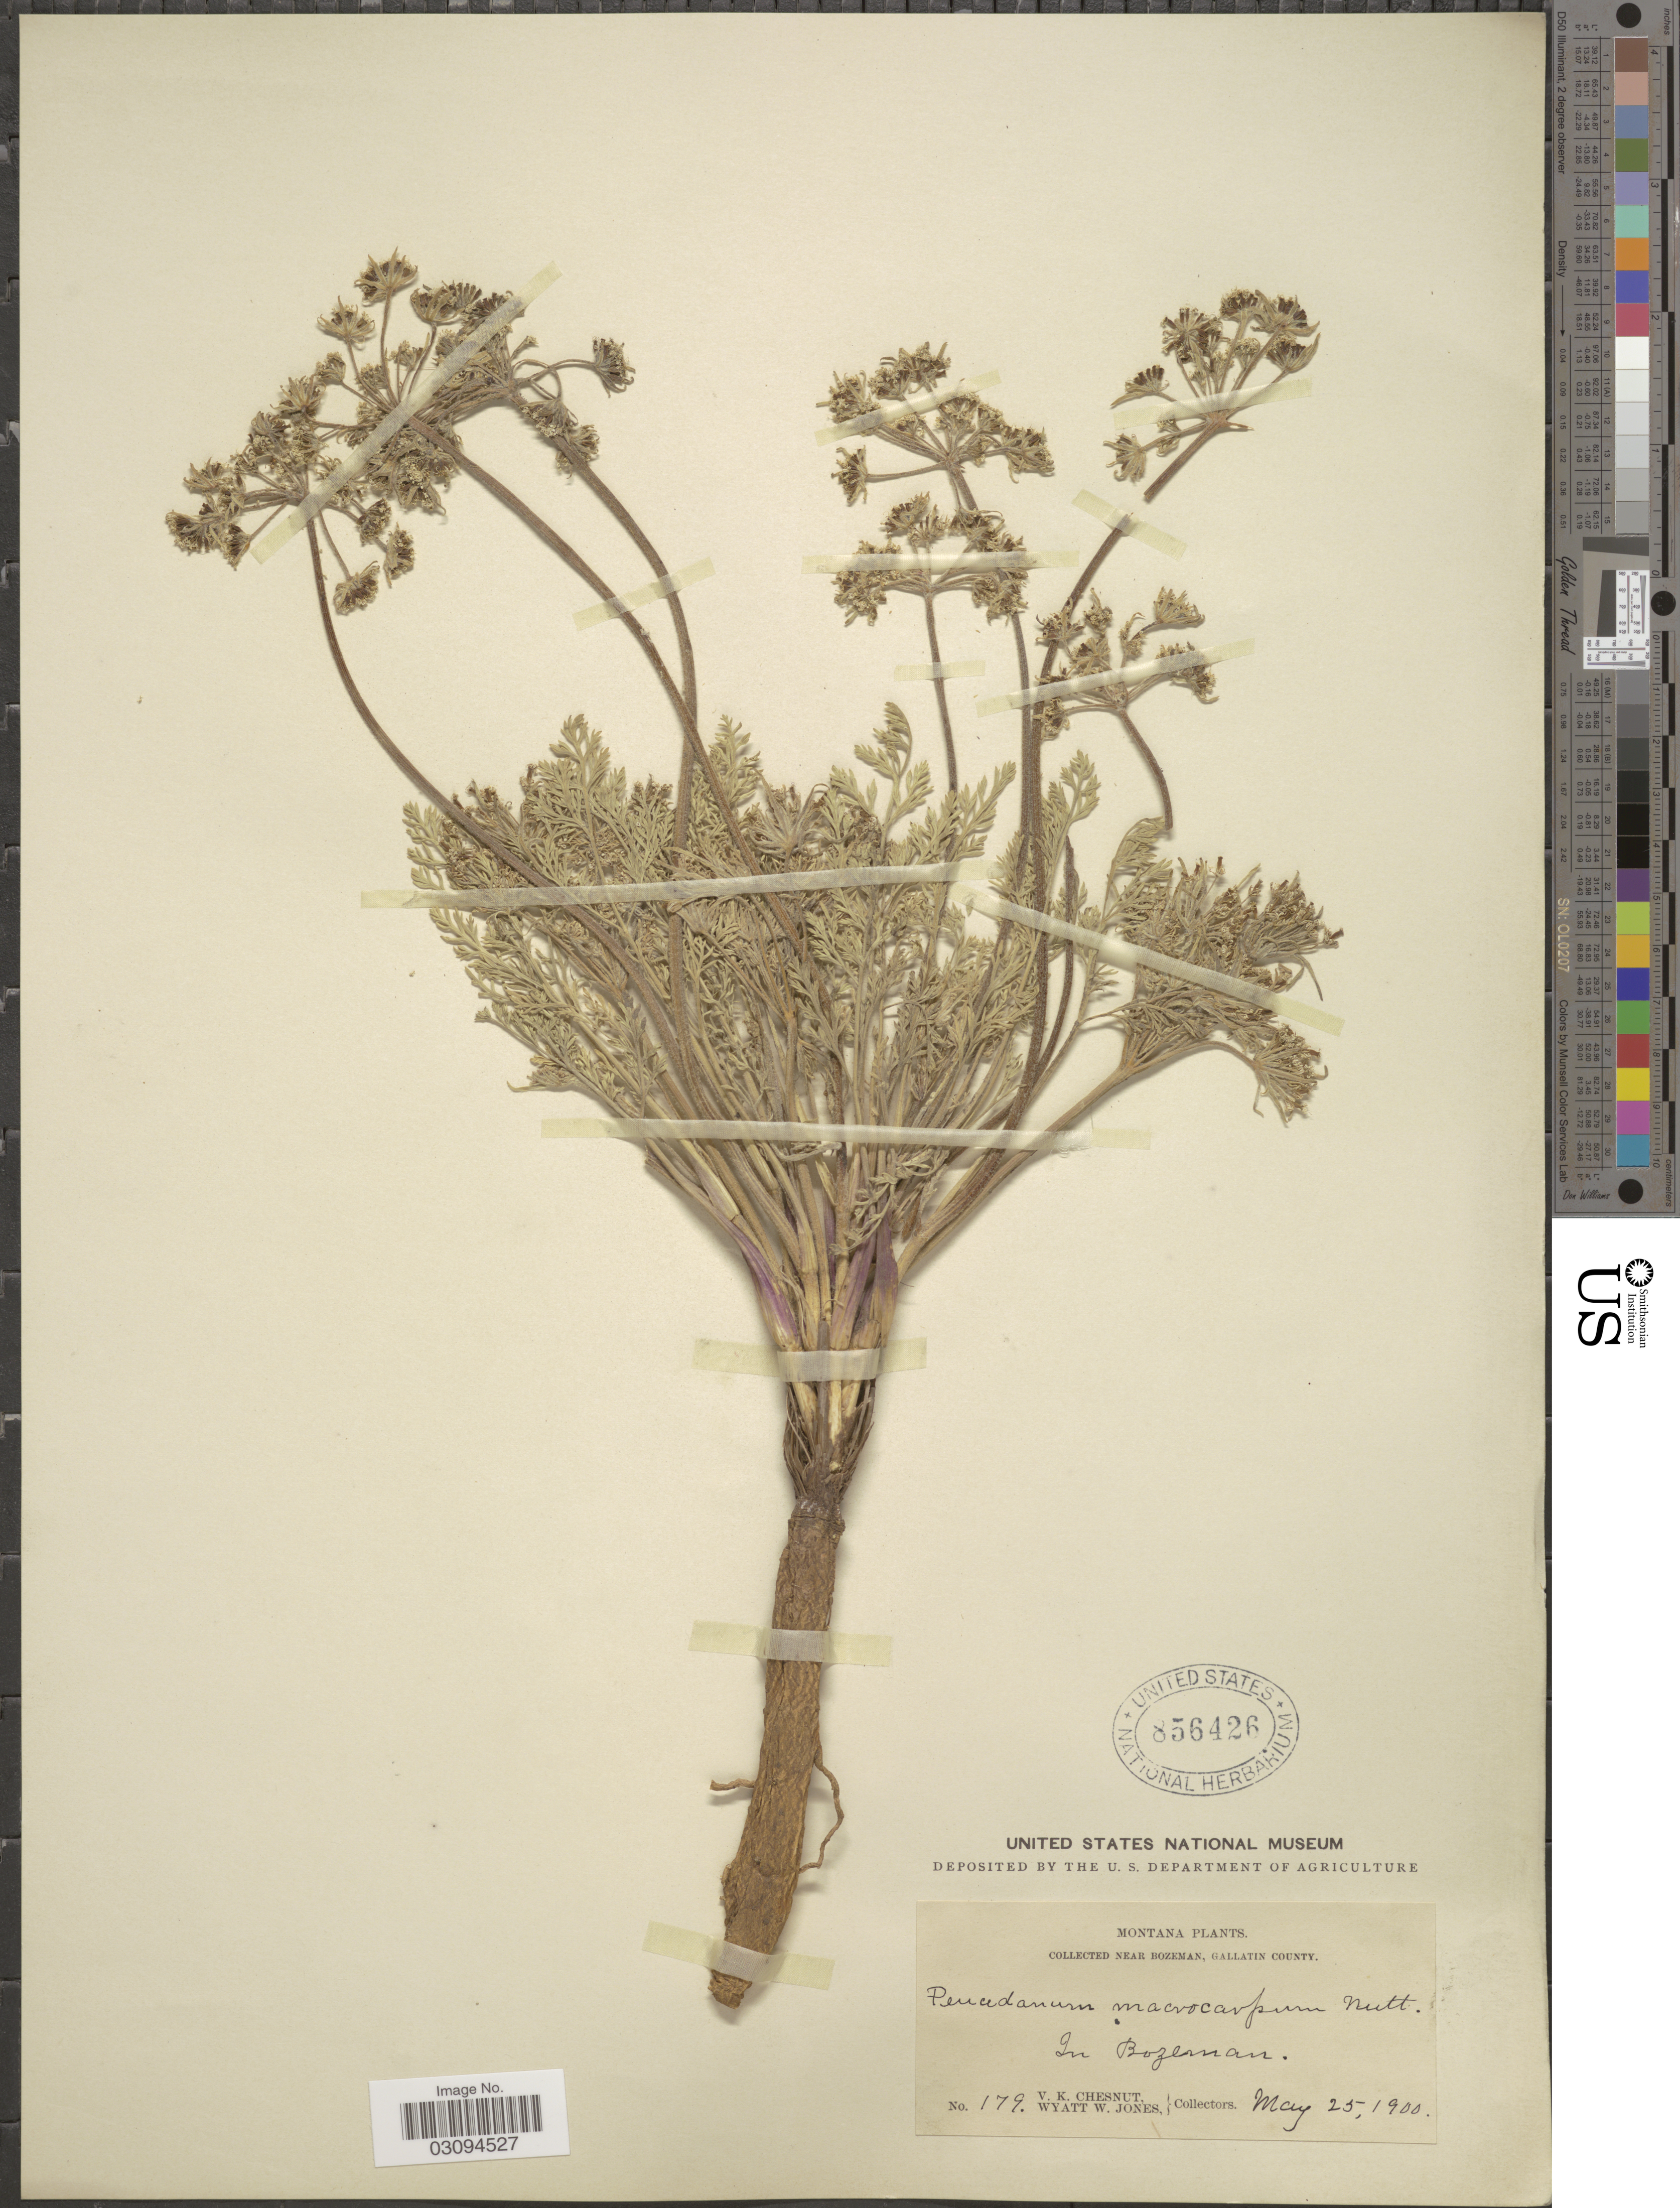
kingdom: Plantae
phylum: Tracheophyta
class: Magnoliopsida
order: Apiales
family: Apiaceae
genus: Lomatium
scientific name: Lomatium macrocarpum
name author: (Hook. et al.) J.M. Coult. & Rose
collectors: V. Chesnut & W. W. Jones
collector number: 179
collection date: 1900-05-25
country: United States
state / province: Montana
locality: Near Bozeman, Gallatin County. In Bozeman.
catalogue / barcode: US 856426